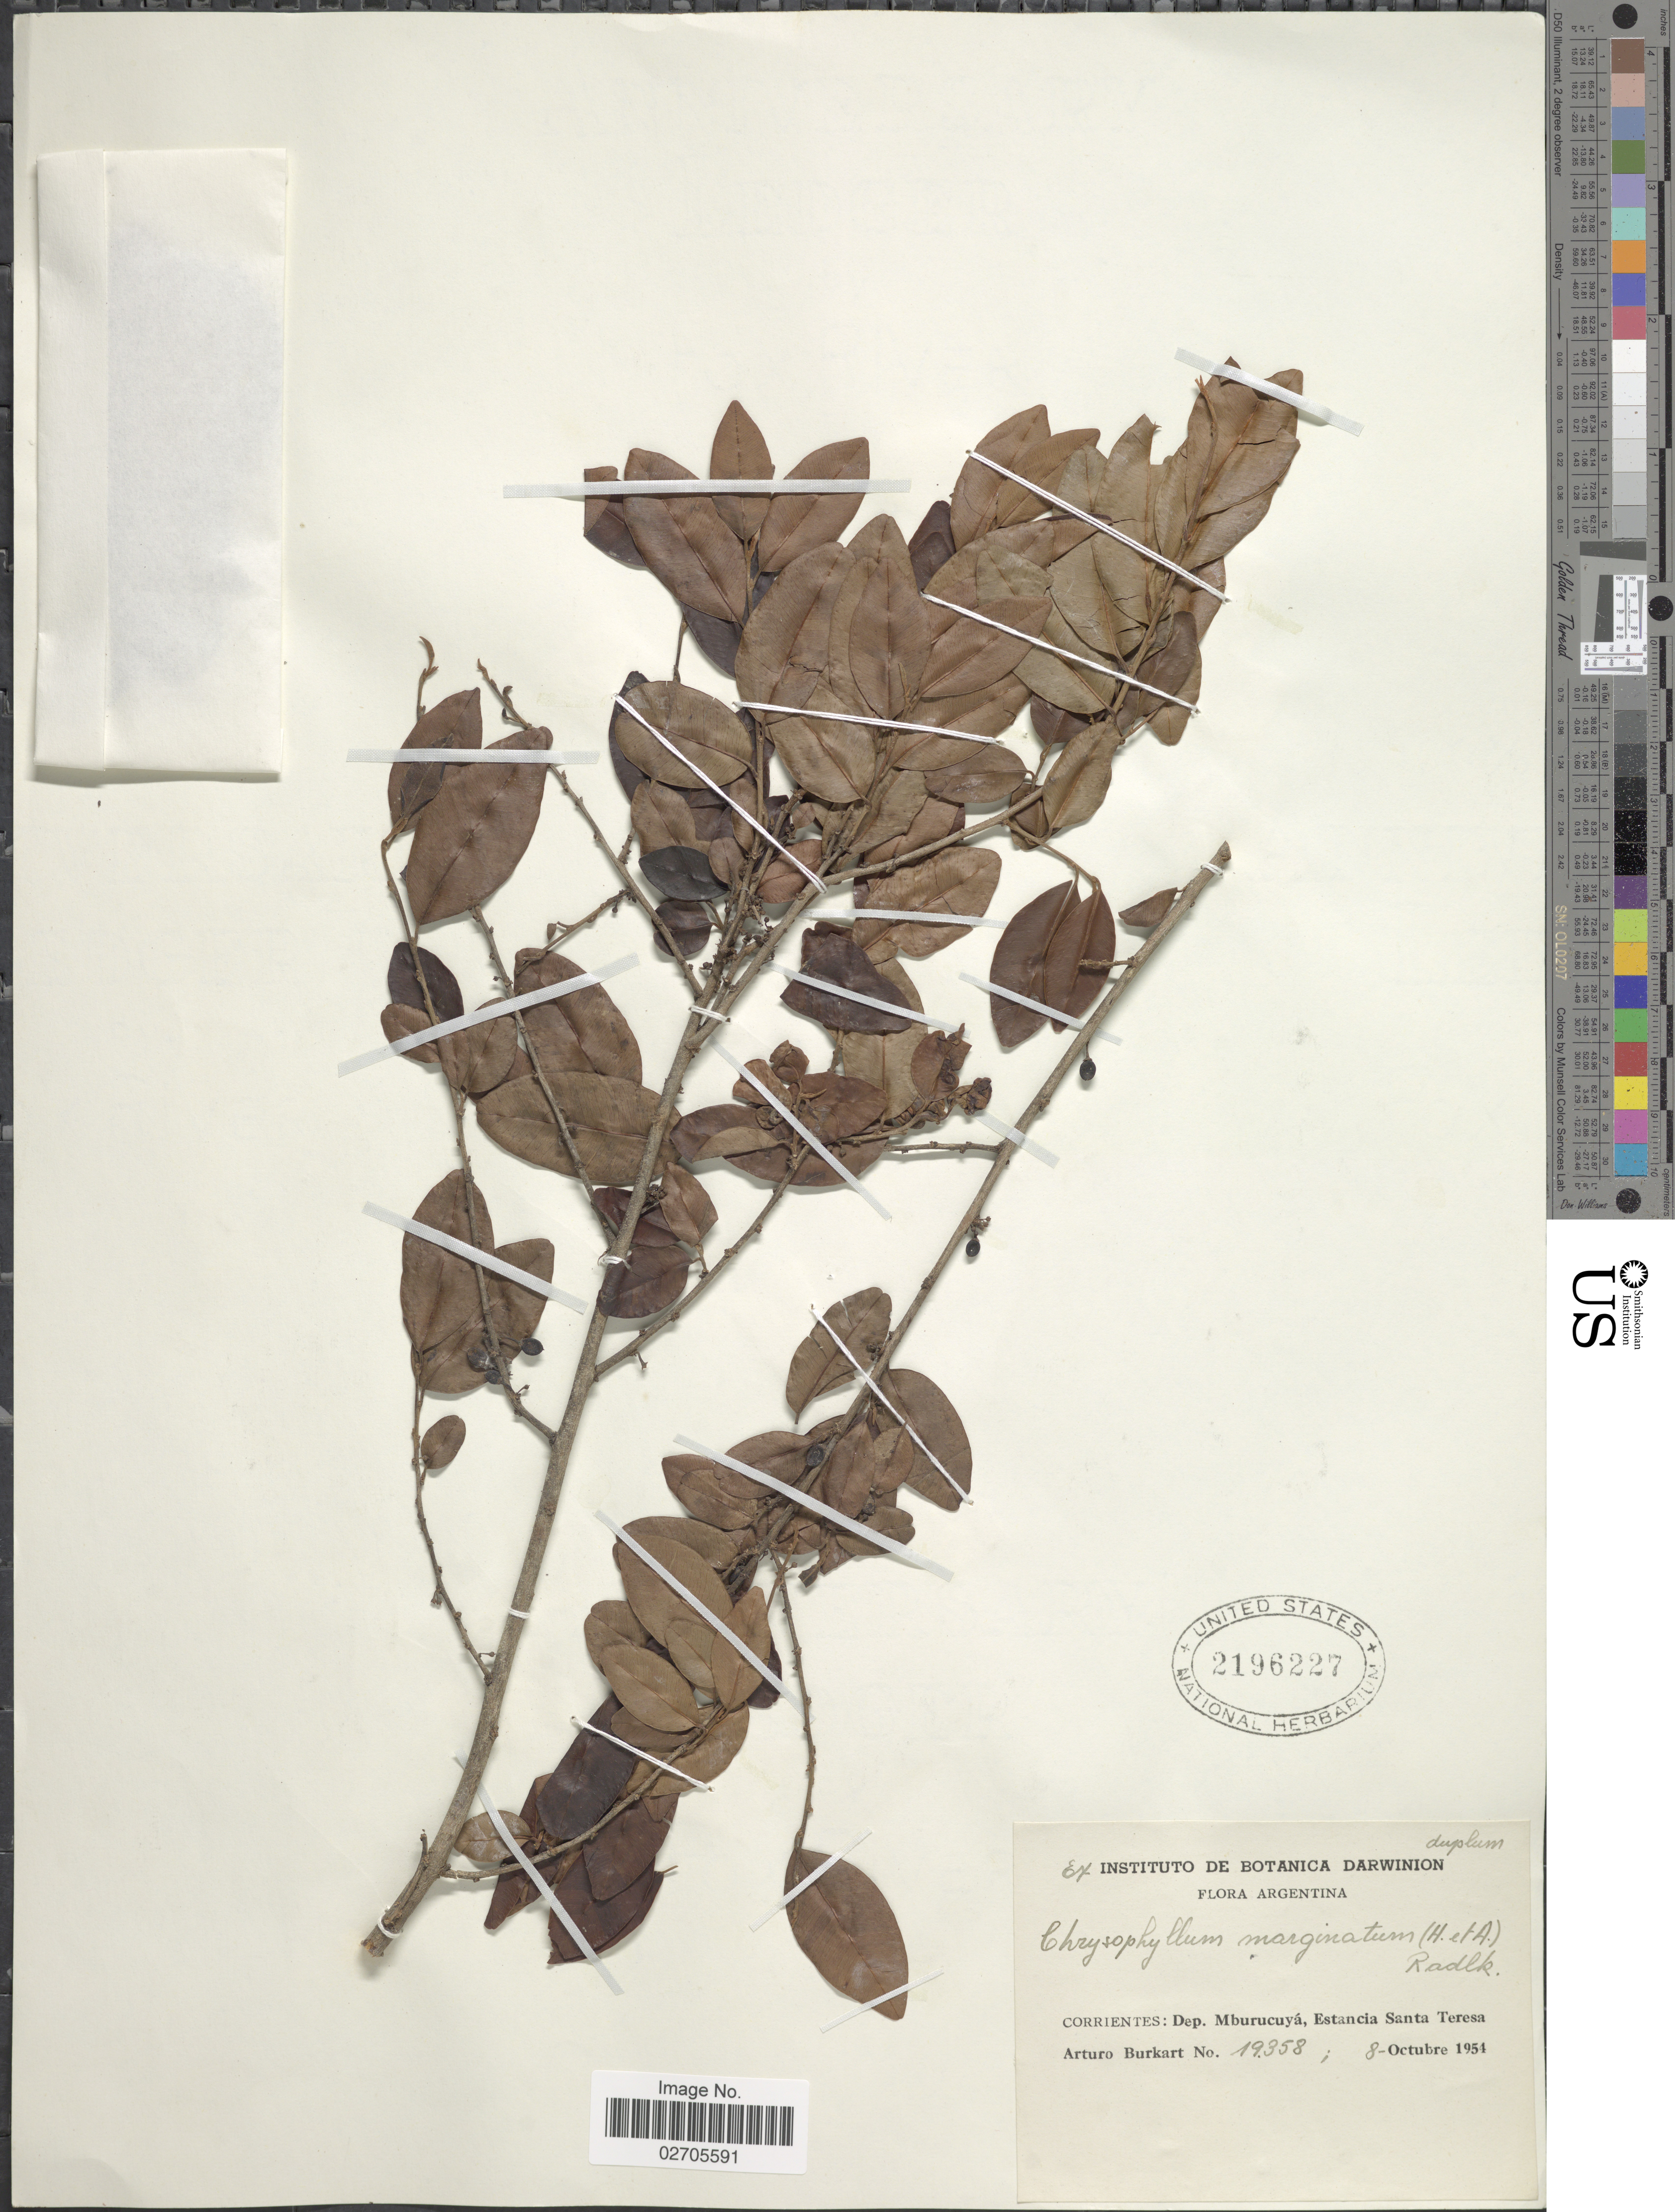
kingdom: Plantae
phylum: Tracheophyta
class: Magnoliopsida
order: Ericales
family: Sapotaceae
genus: Chrysophyllum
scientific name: Chrysophyllum marginatum subsp. marginatum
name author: (Hook. & Arn.) Radlk.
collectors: A. E. Burkart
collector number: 19358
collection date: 1954-10-08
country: Argentina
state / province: Corrientes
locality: Dep. Mburucuyá, Estancia Santa Teresa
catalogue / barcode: US 2196227